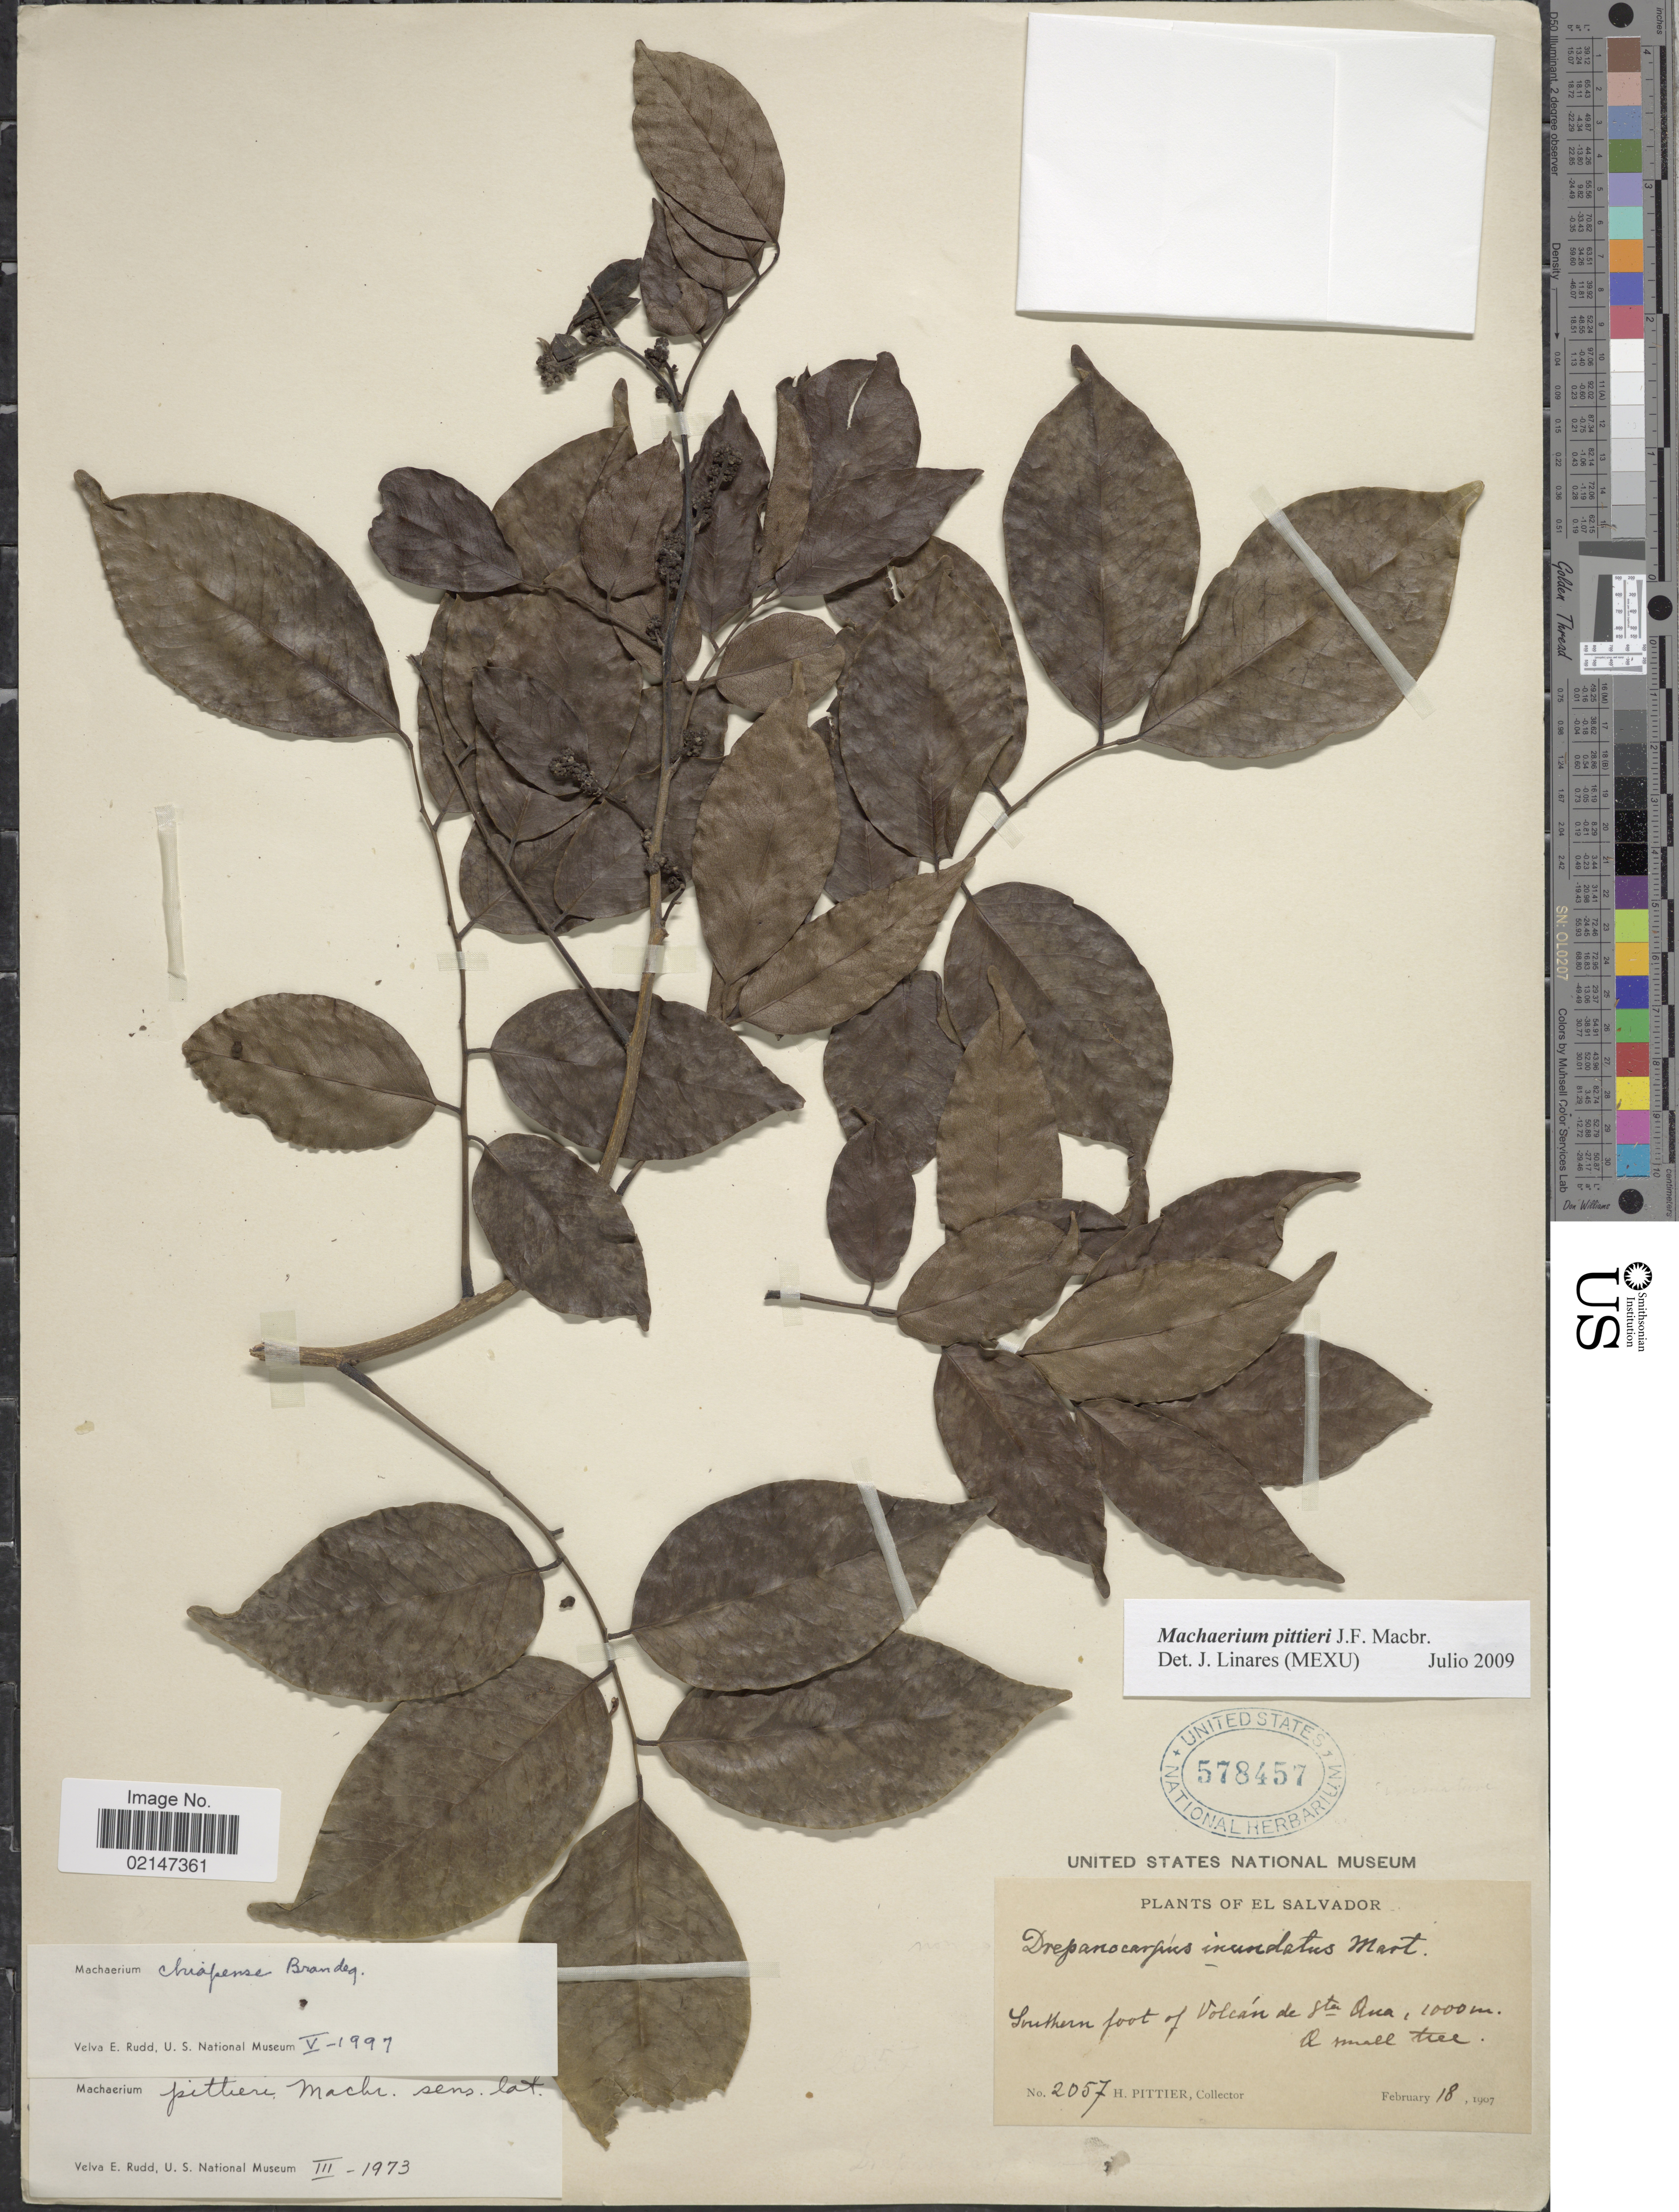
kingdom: Plantae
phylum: Tracheophyta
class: Magnoliopsida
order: Fabales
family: Fabaceae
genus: Machaerium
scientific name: Machaerium pittieri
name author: J.F. Macbr.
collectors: H. F. Pittier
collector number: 2057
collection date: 1907-02-18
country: El Salvador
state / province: Santa Ana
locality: El Salvador, Southern foot of Volcan de Sta. Ana.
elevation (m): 1000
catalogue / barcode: US 578457